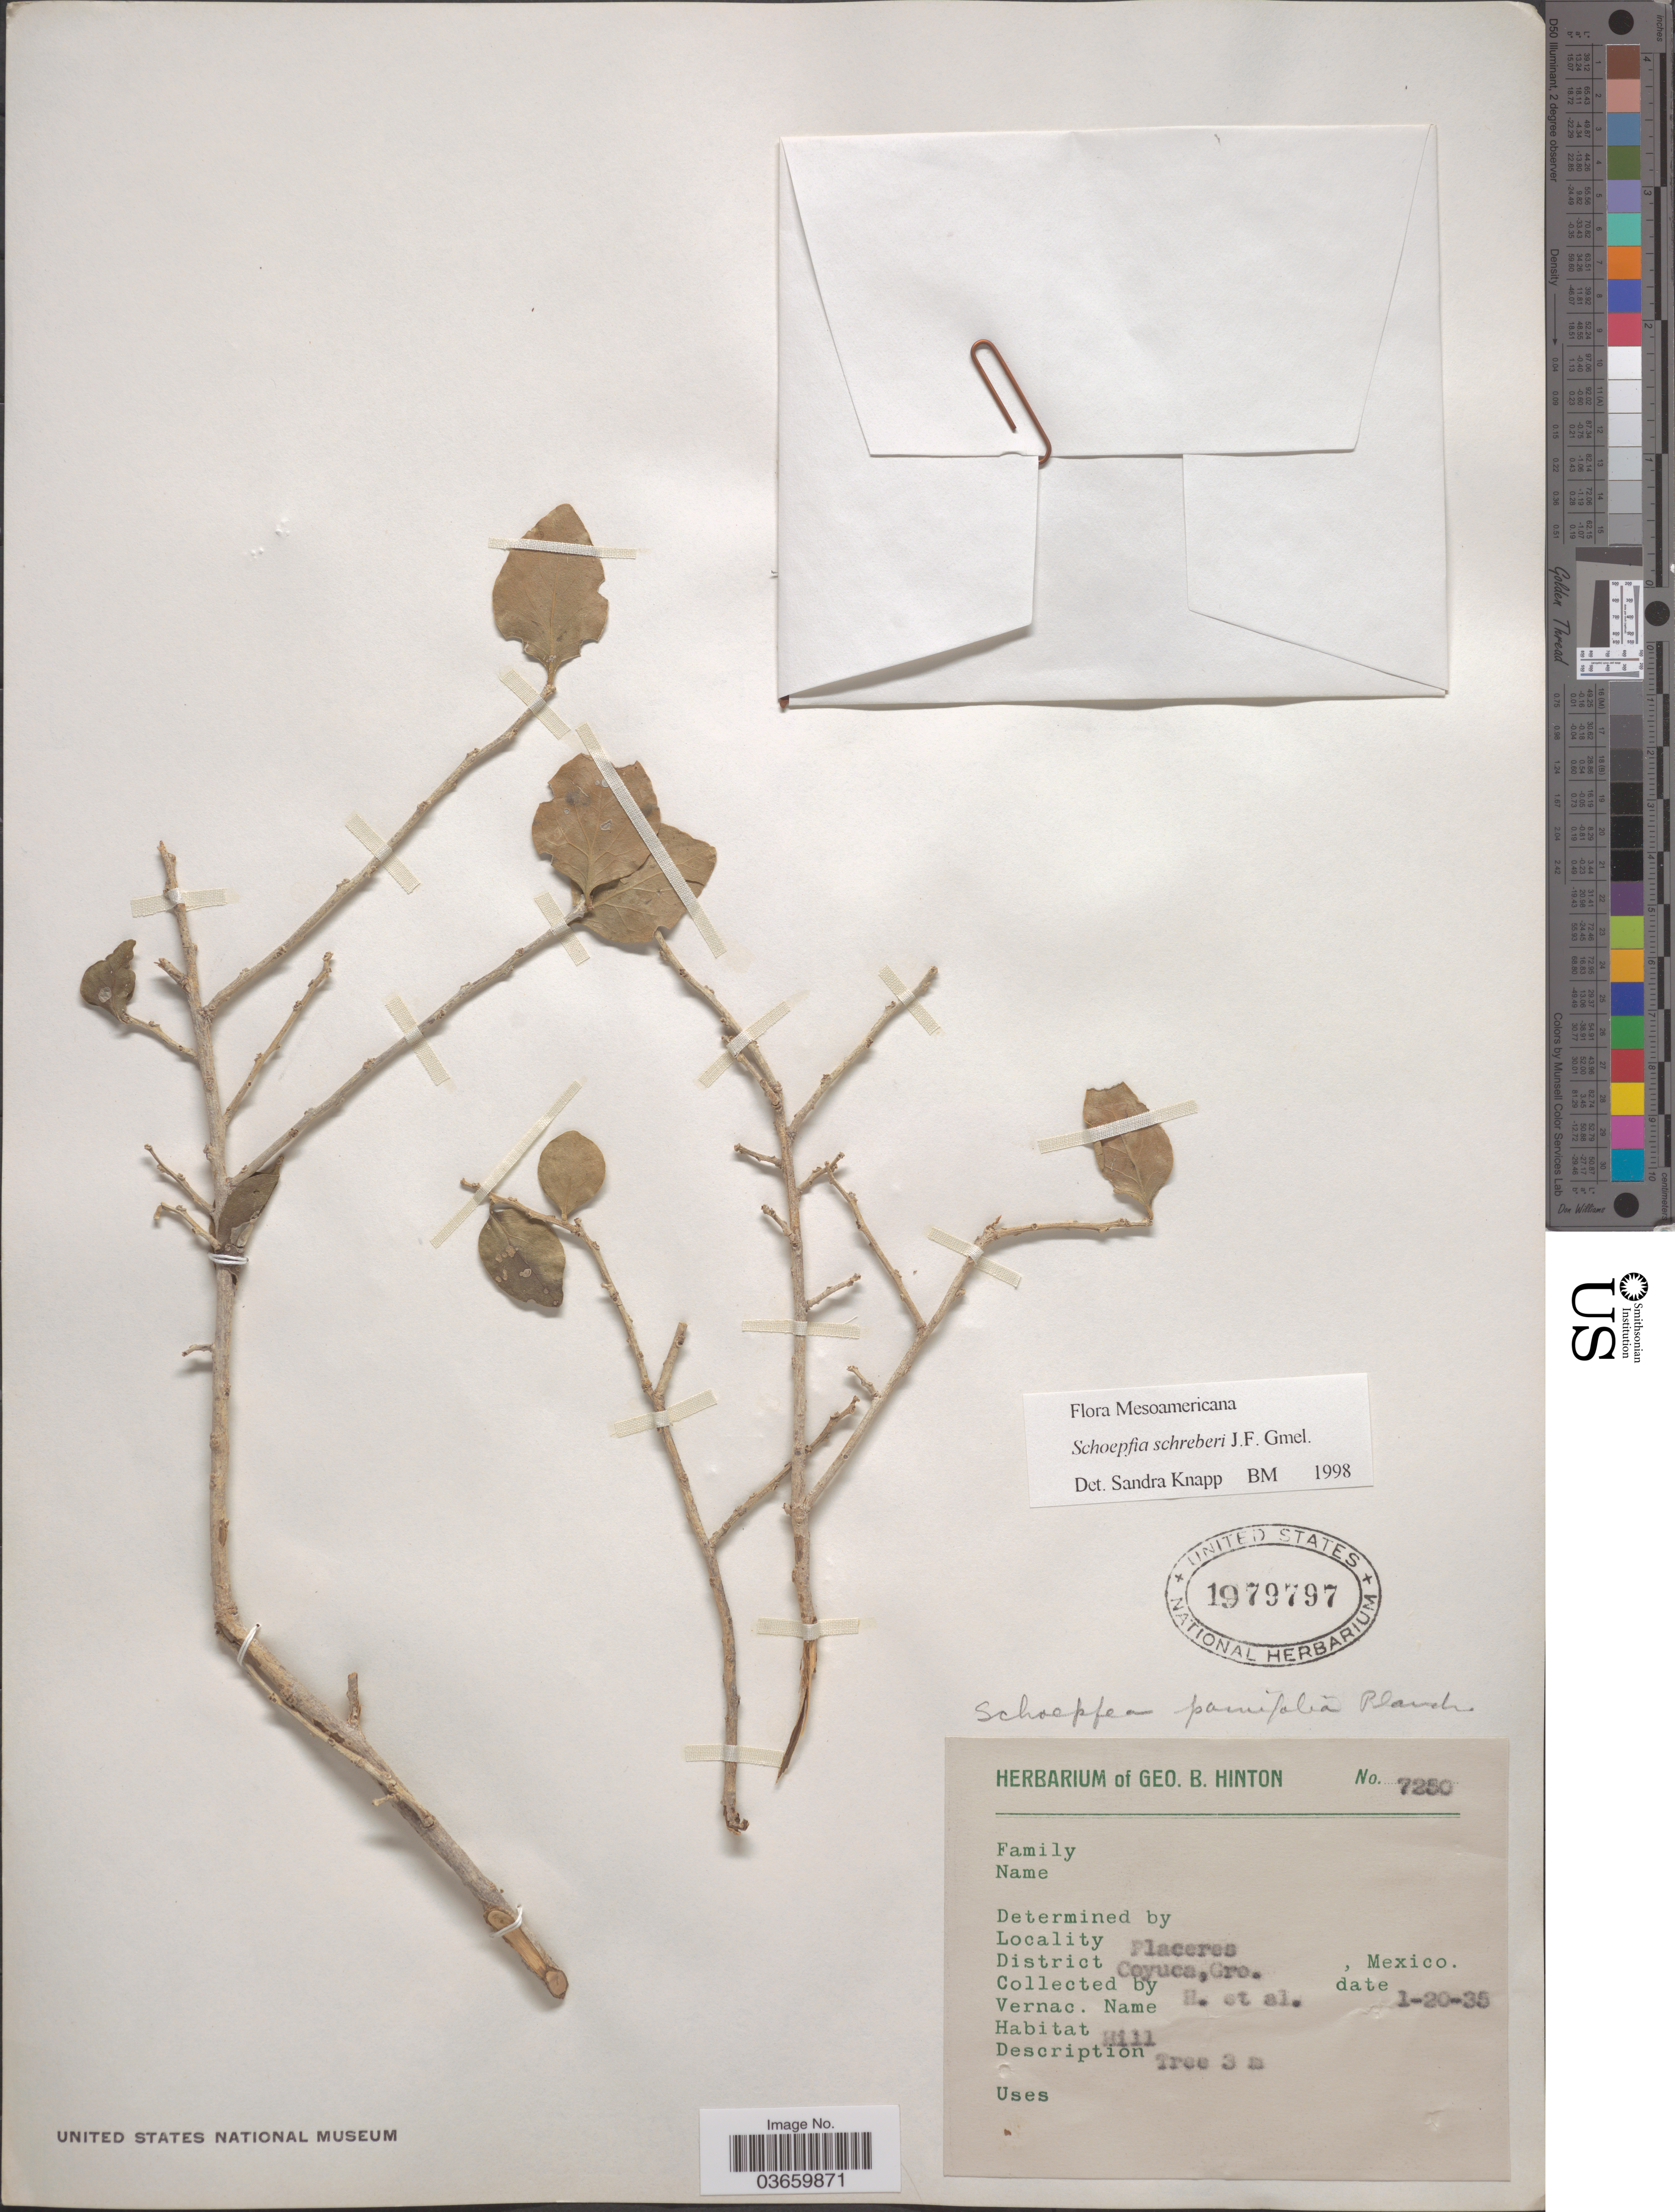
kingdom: Plantae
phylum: Tracheophyta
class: Magnoliopsida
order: Santalales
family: Schoepfiaceae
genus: Schoepfia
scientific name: Schoepfia schreberi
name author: J.F. Gmel.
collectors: G. B. Hinton & et al.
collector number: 7250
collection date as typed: Transcribed d/m/y: 20/1/35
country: Mexico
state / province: Guerrero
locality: Placeres. District Coyuca.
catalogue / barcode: US 1979797